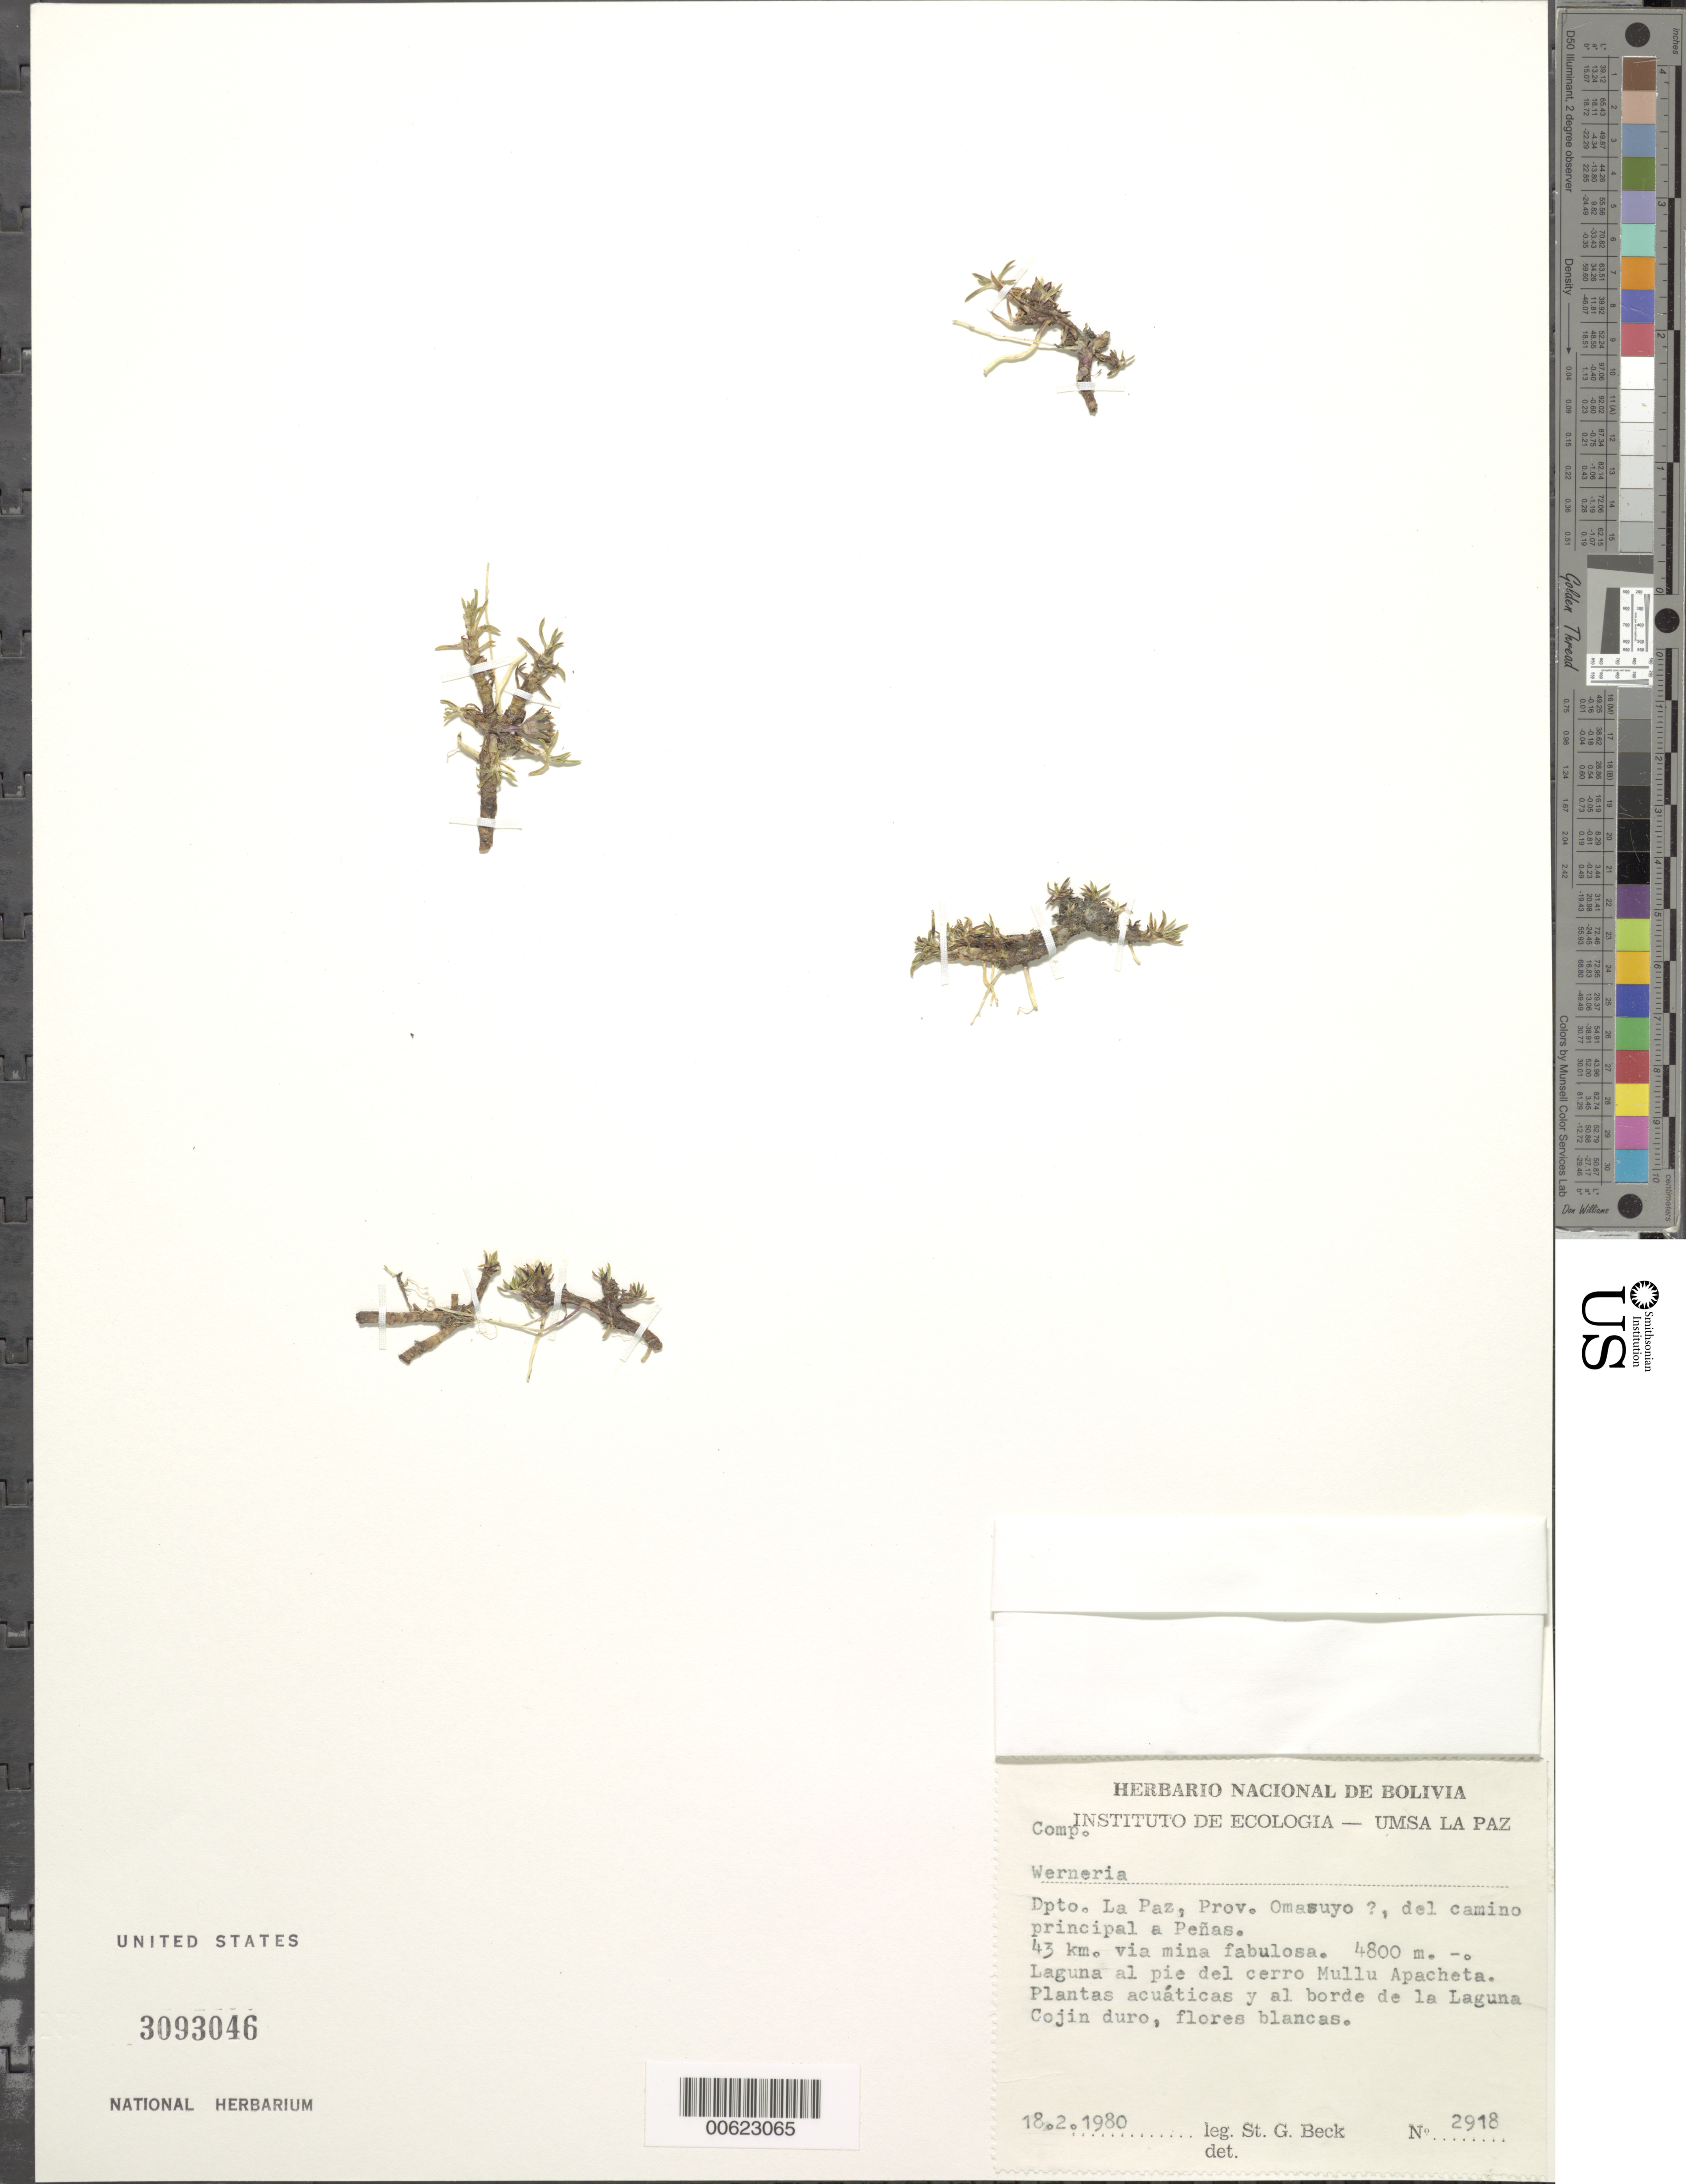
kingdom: Plantae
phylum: Tracheophyta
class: Magnoliopsida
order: Asterales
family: Asteraceae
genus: Werneria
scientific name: Werneria microphylla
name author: H. Beltrán & S. Leiva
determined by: Calvo, Joel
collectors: X. Menhofer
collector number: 2918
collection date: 1980-02-18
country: Bolivia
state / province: La Paz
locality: Prov. Omasuyo?, del camino principal a Penas, 43 km via mina fabulosa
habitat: Laguna al pie del cerro Mullu Apacheta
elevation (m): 4800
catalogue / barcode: US 3093046